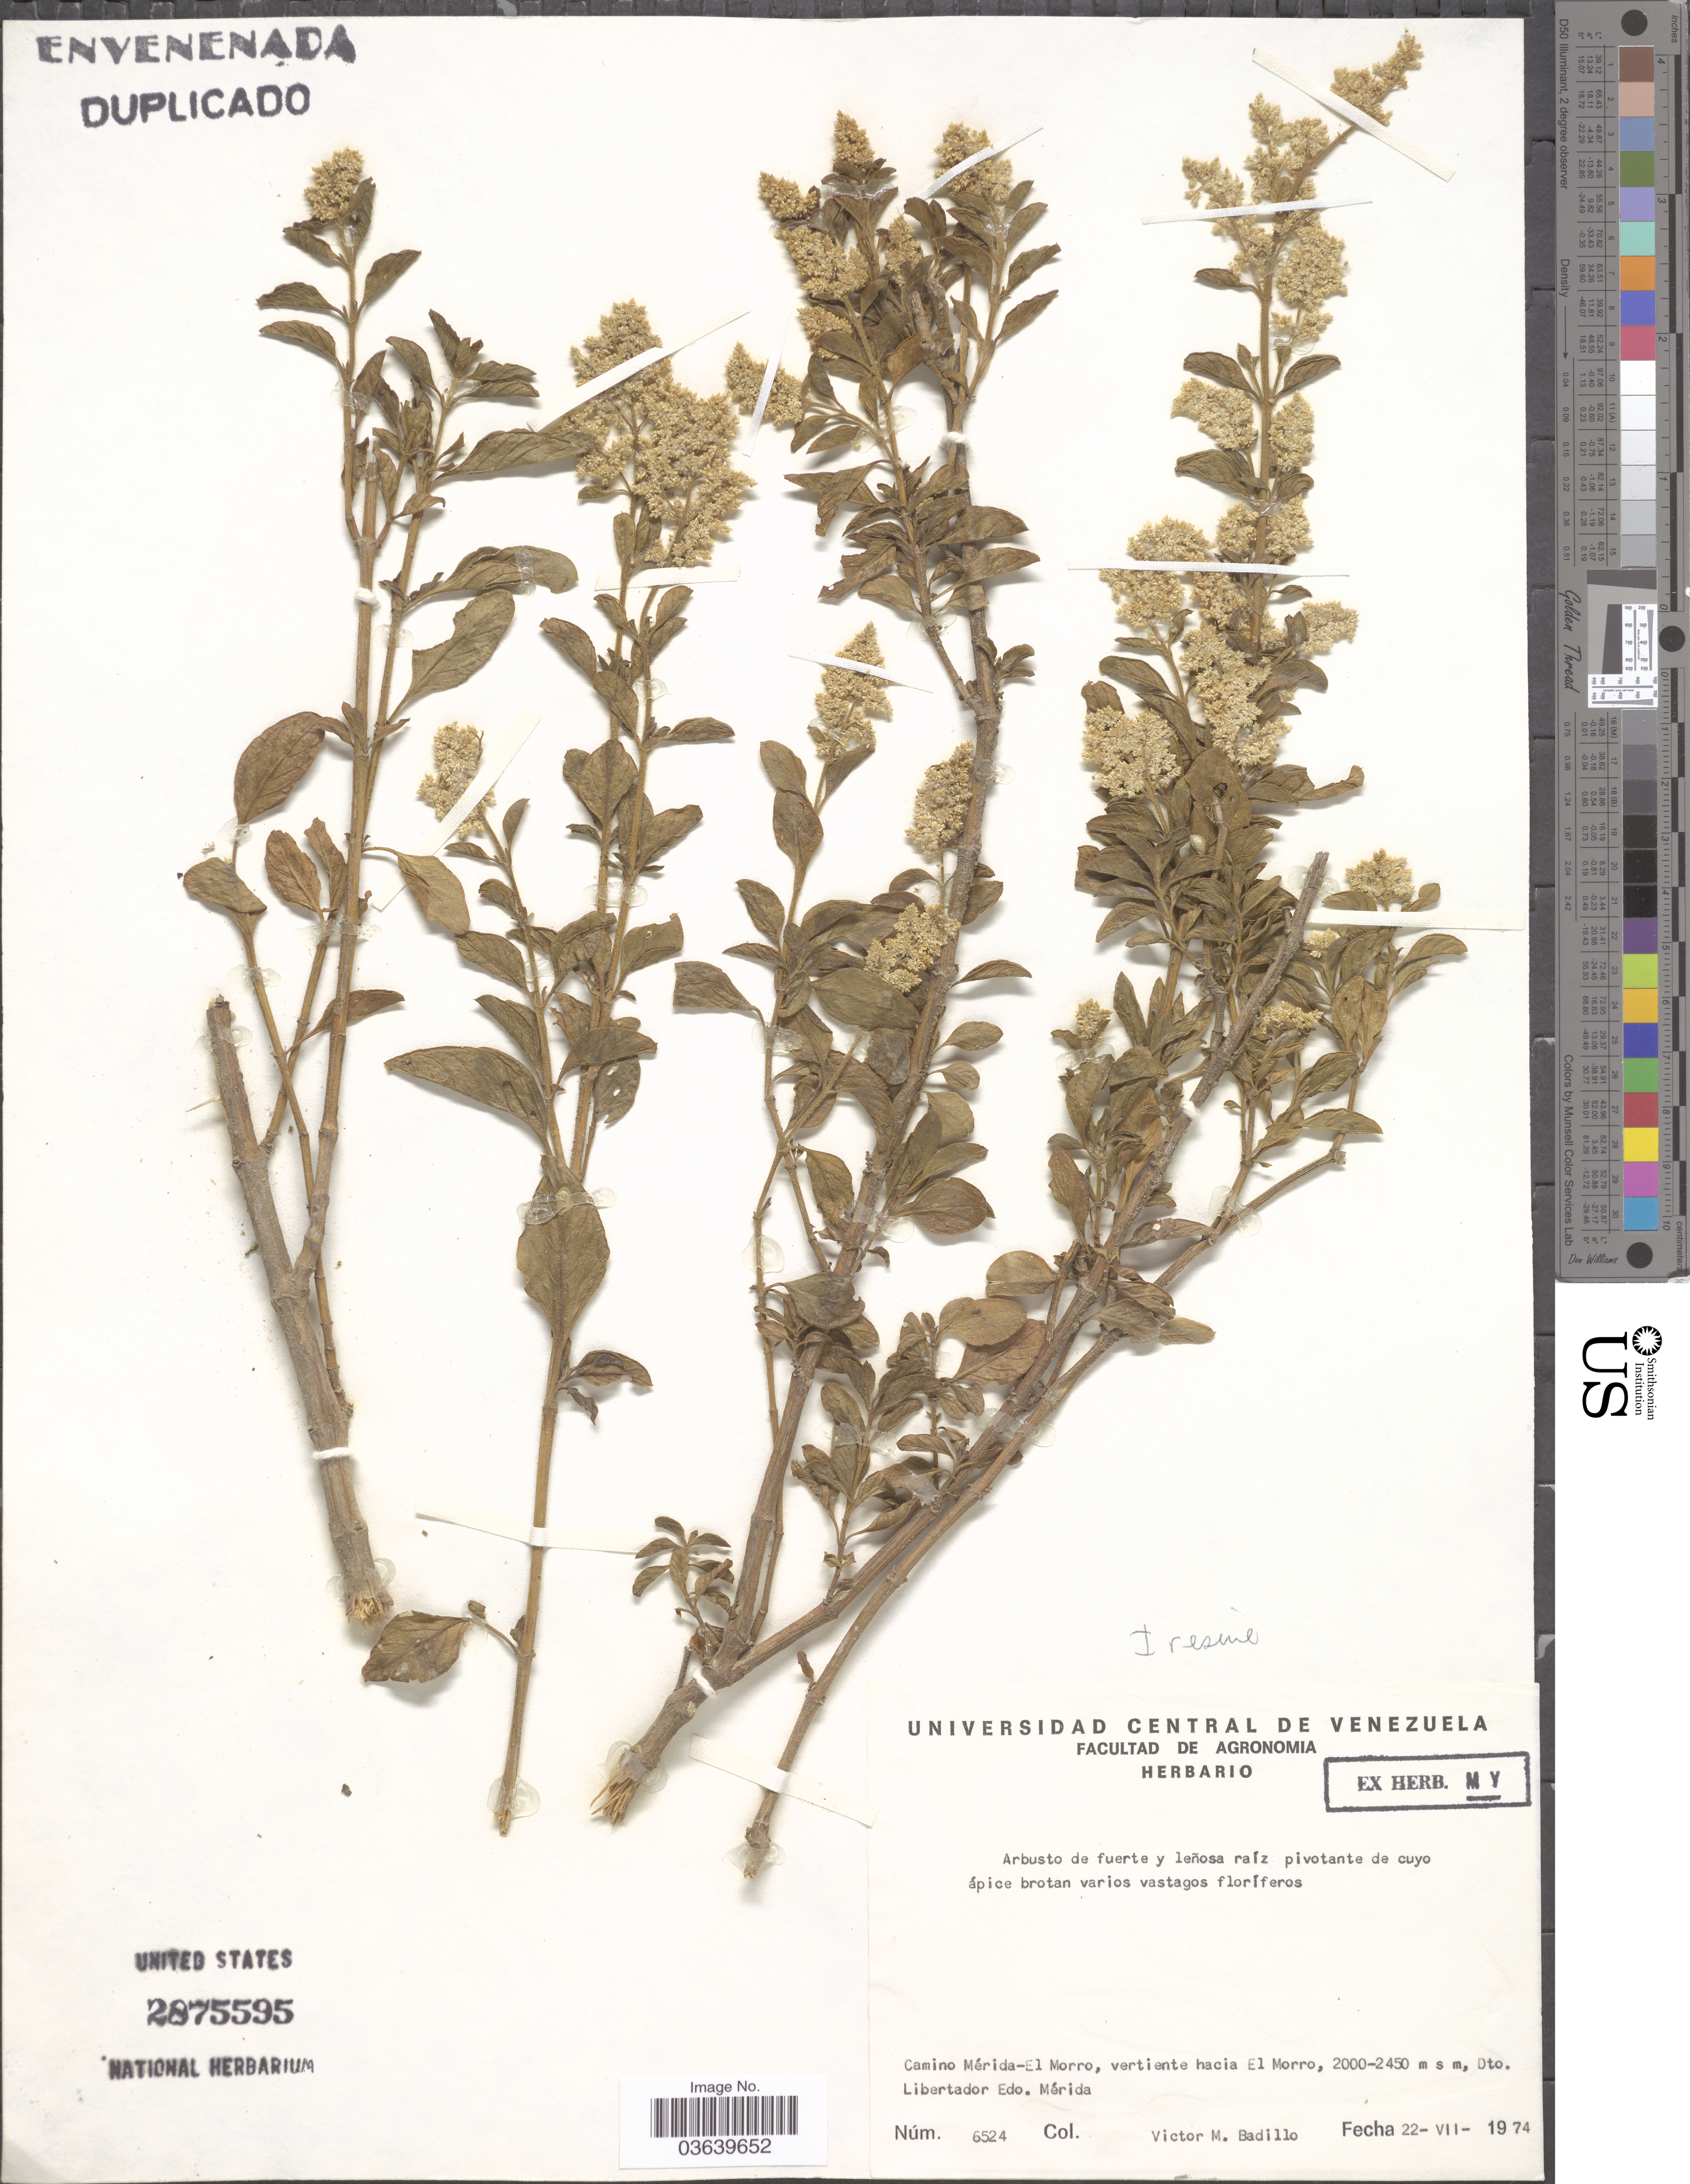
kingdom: Plantae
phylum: Tracheophyta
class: Magnoliopsida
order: Caryophyllales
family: Amaranthaceae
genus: Iresine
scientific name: Iresine sp.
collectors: V. Badillo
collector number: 6524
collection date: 1974-07-22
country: Venezuela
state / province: Mérida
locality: Camino Mérida - El Morro, vertiente hacia El Morro, Dto. Libertador.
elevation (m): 2000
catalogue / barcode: US 2875595